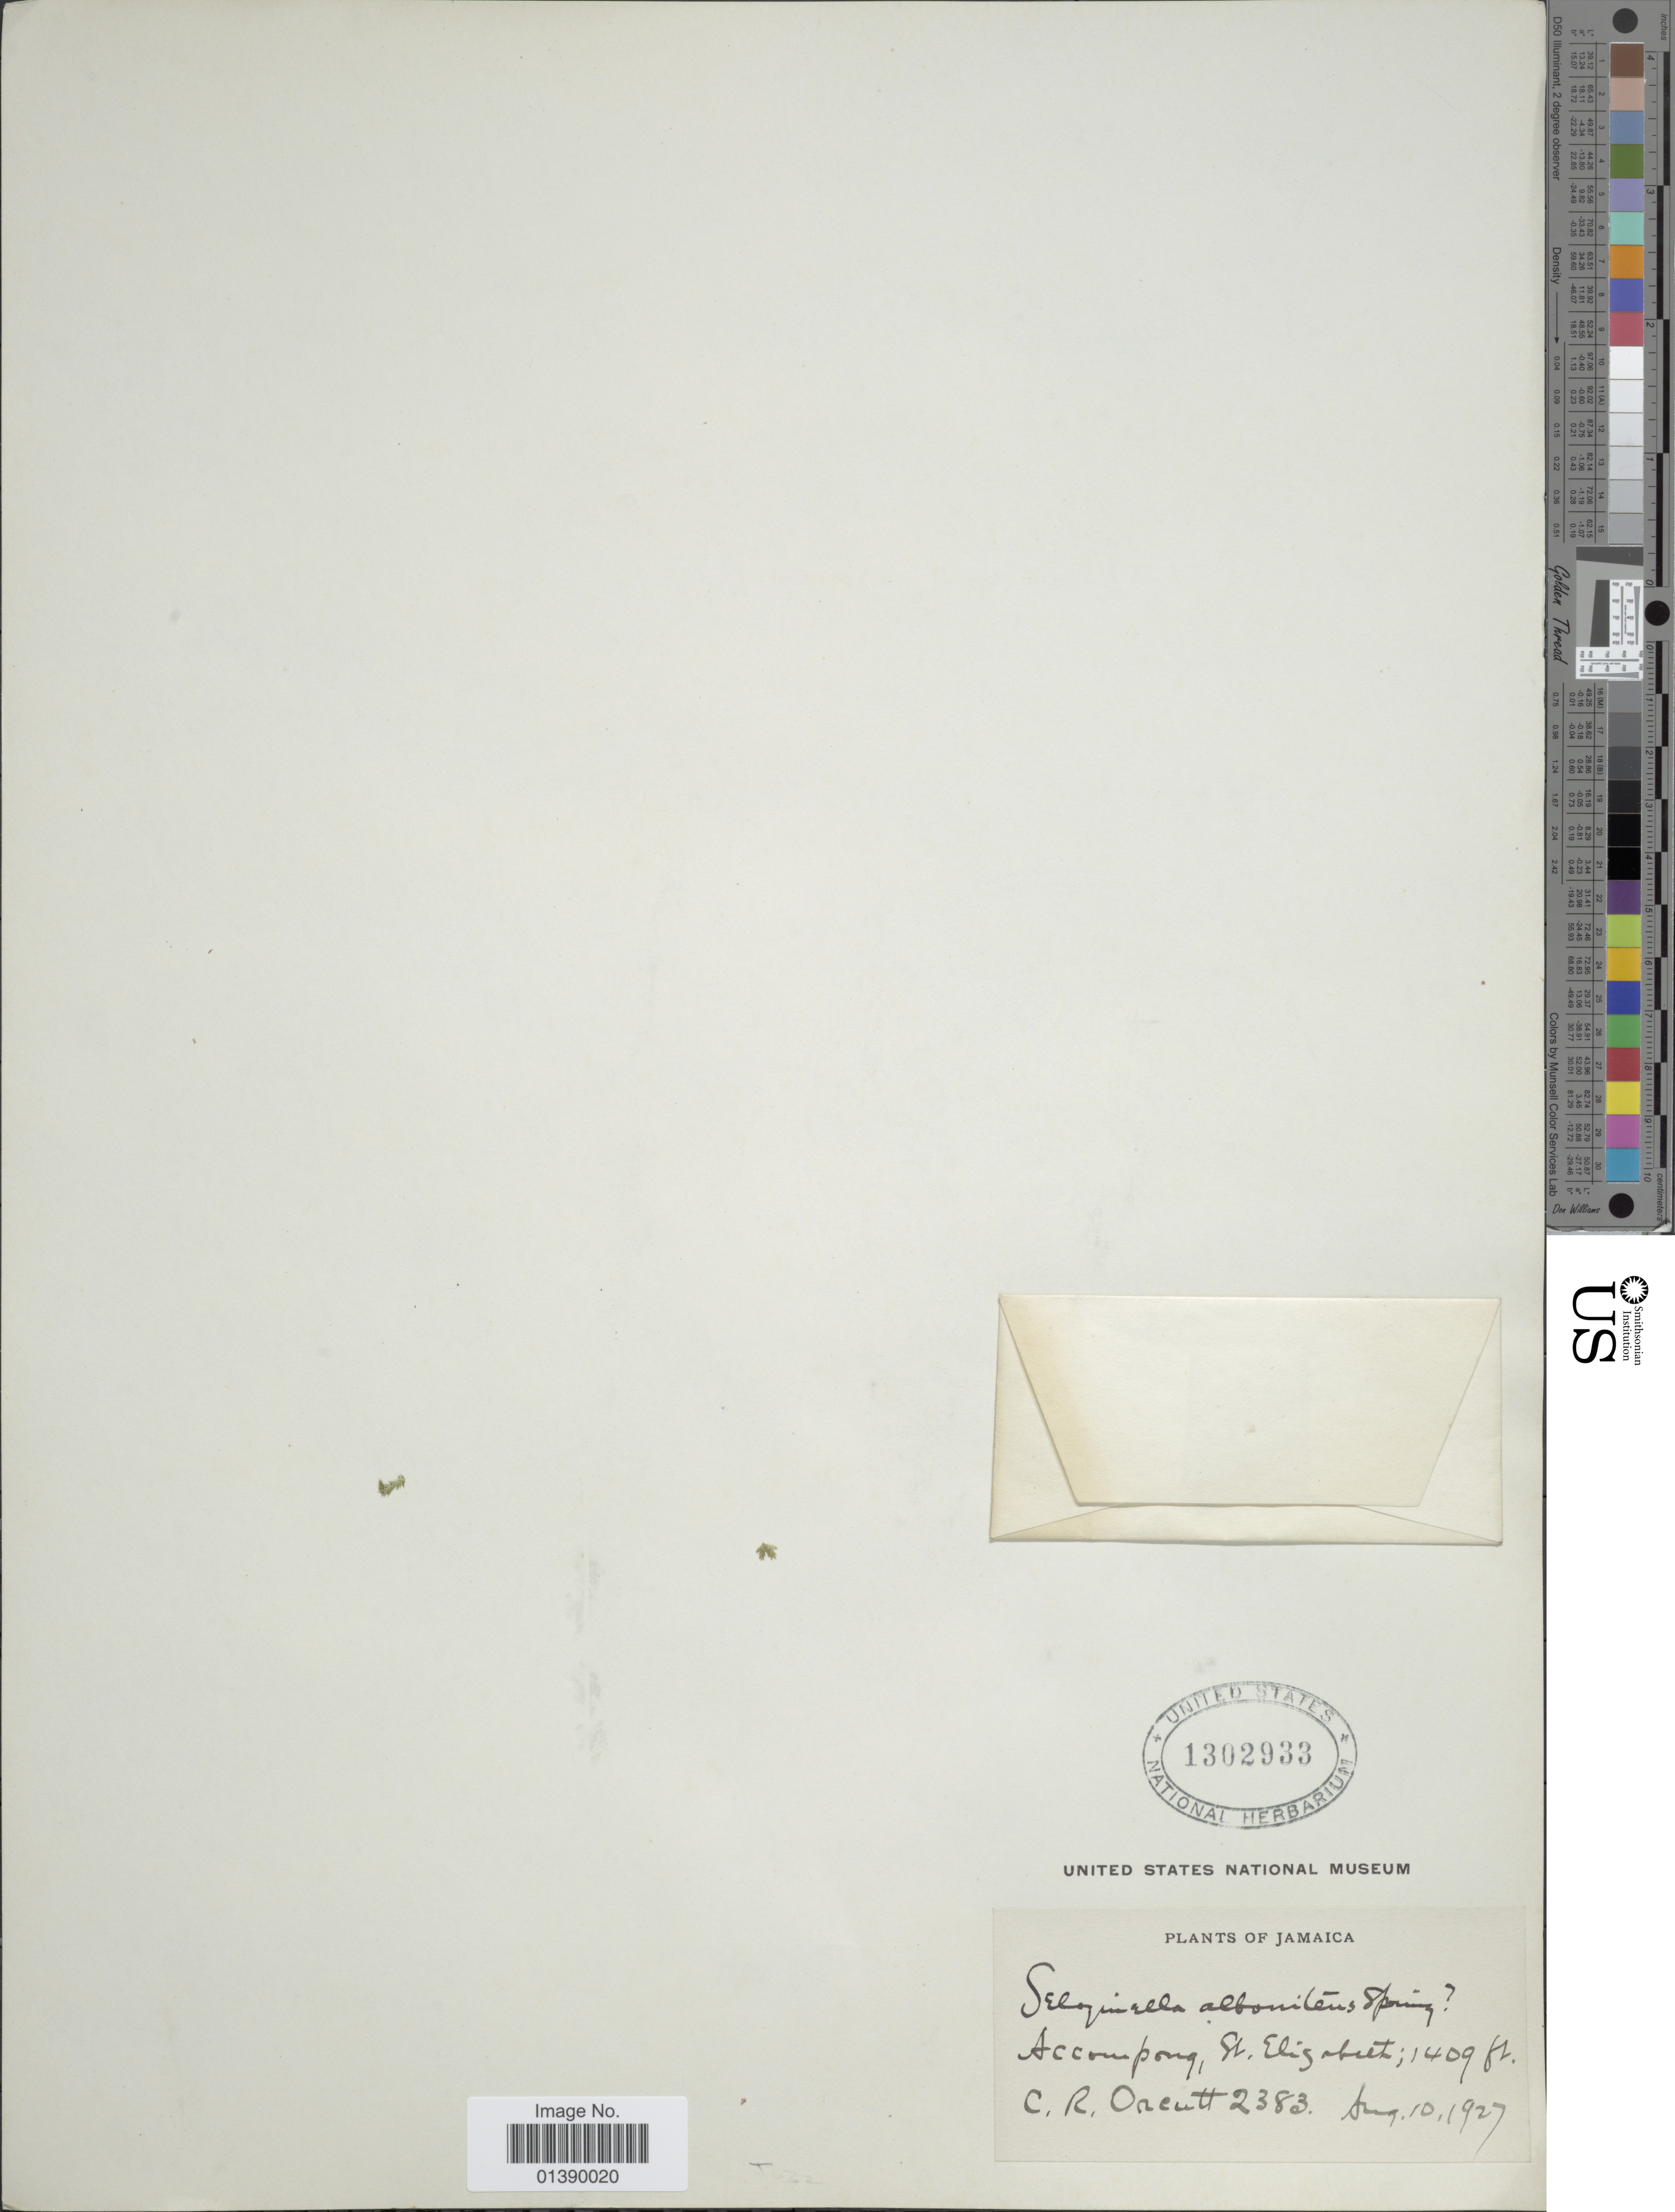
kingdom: Plantae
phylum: Tracheophyta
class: Lycopodiopsida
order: Selaginellales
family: Selaginellaceae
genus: Selaginella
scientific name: Selaginella tenella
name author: (P. Beauv.) Spring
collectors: C. R. Orcutt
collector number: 2383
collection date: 1927-08-10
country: Jamaica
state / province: Saint Elizabeth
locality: Accompong, St Elisabeth.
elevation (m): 429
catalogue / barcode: US 1302933